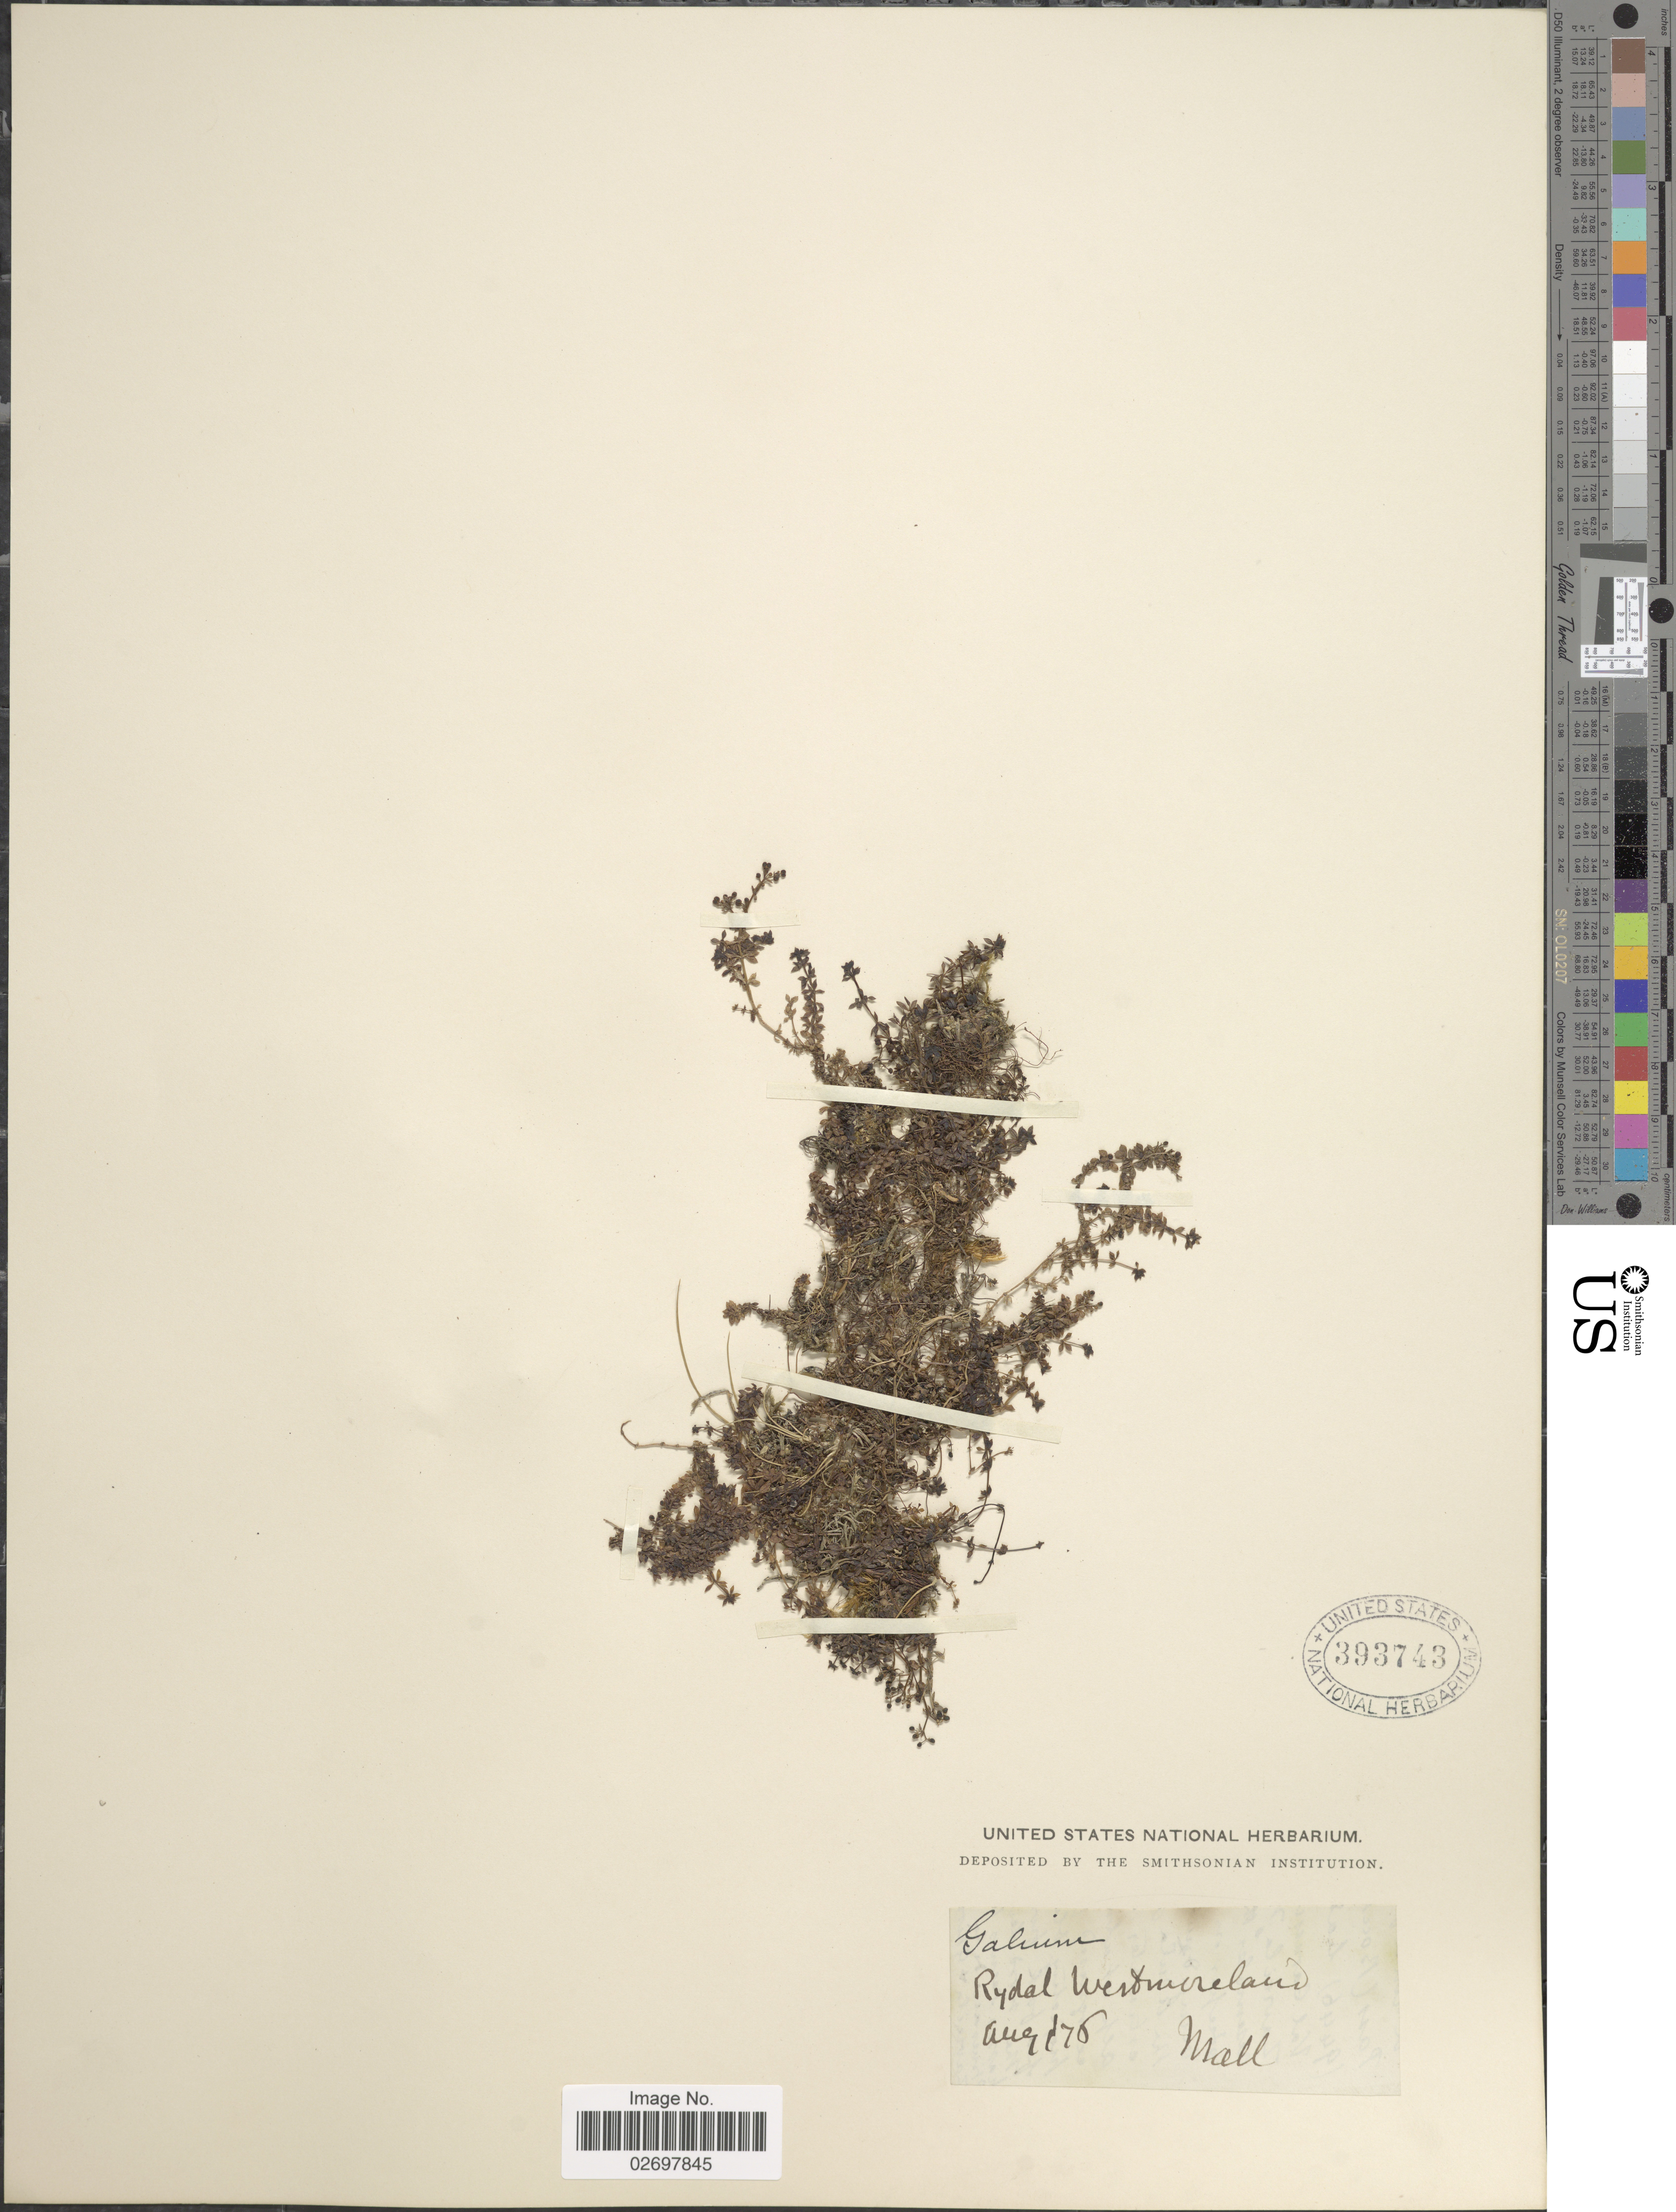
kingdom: Plantae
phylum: Tracheophyta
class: Magnoliopsida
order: Gentianales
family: Rubiaceae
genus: Galium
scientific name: Galium sp.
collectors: J. Ball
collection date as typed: Transcribed d/m/y: /8/76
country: United Kingdom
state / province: England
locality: Rydal Westmoreland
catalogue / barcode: US 393743